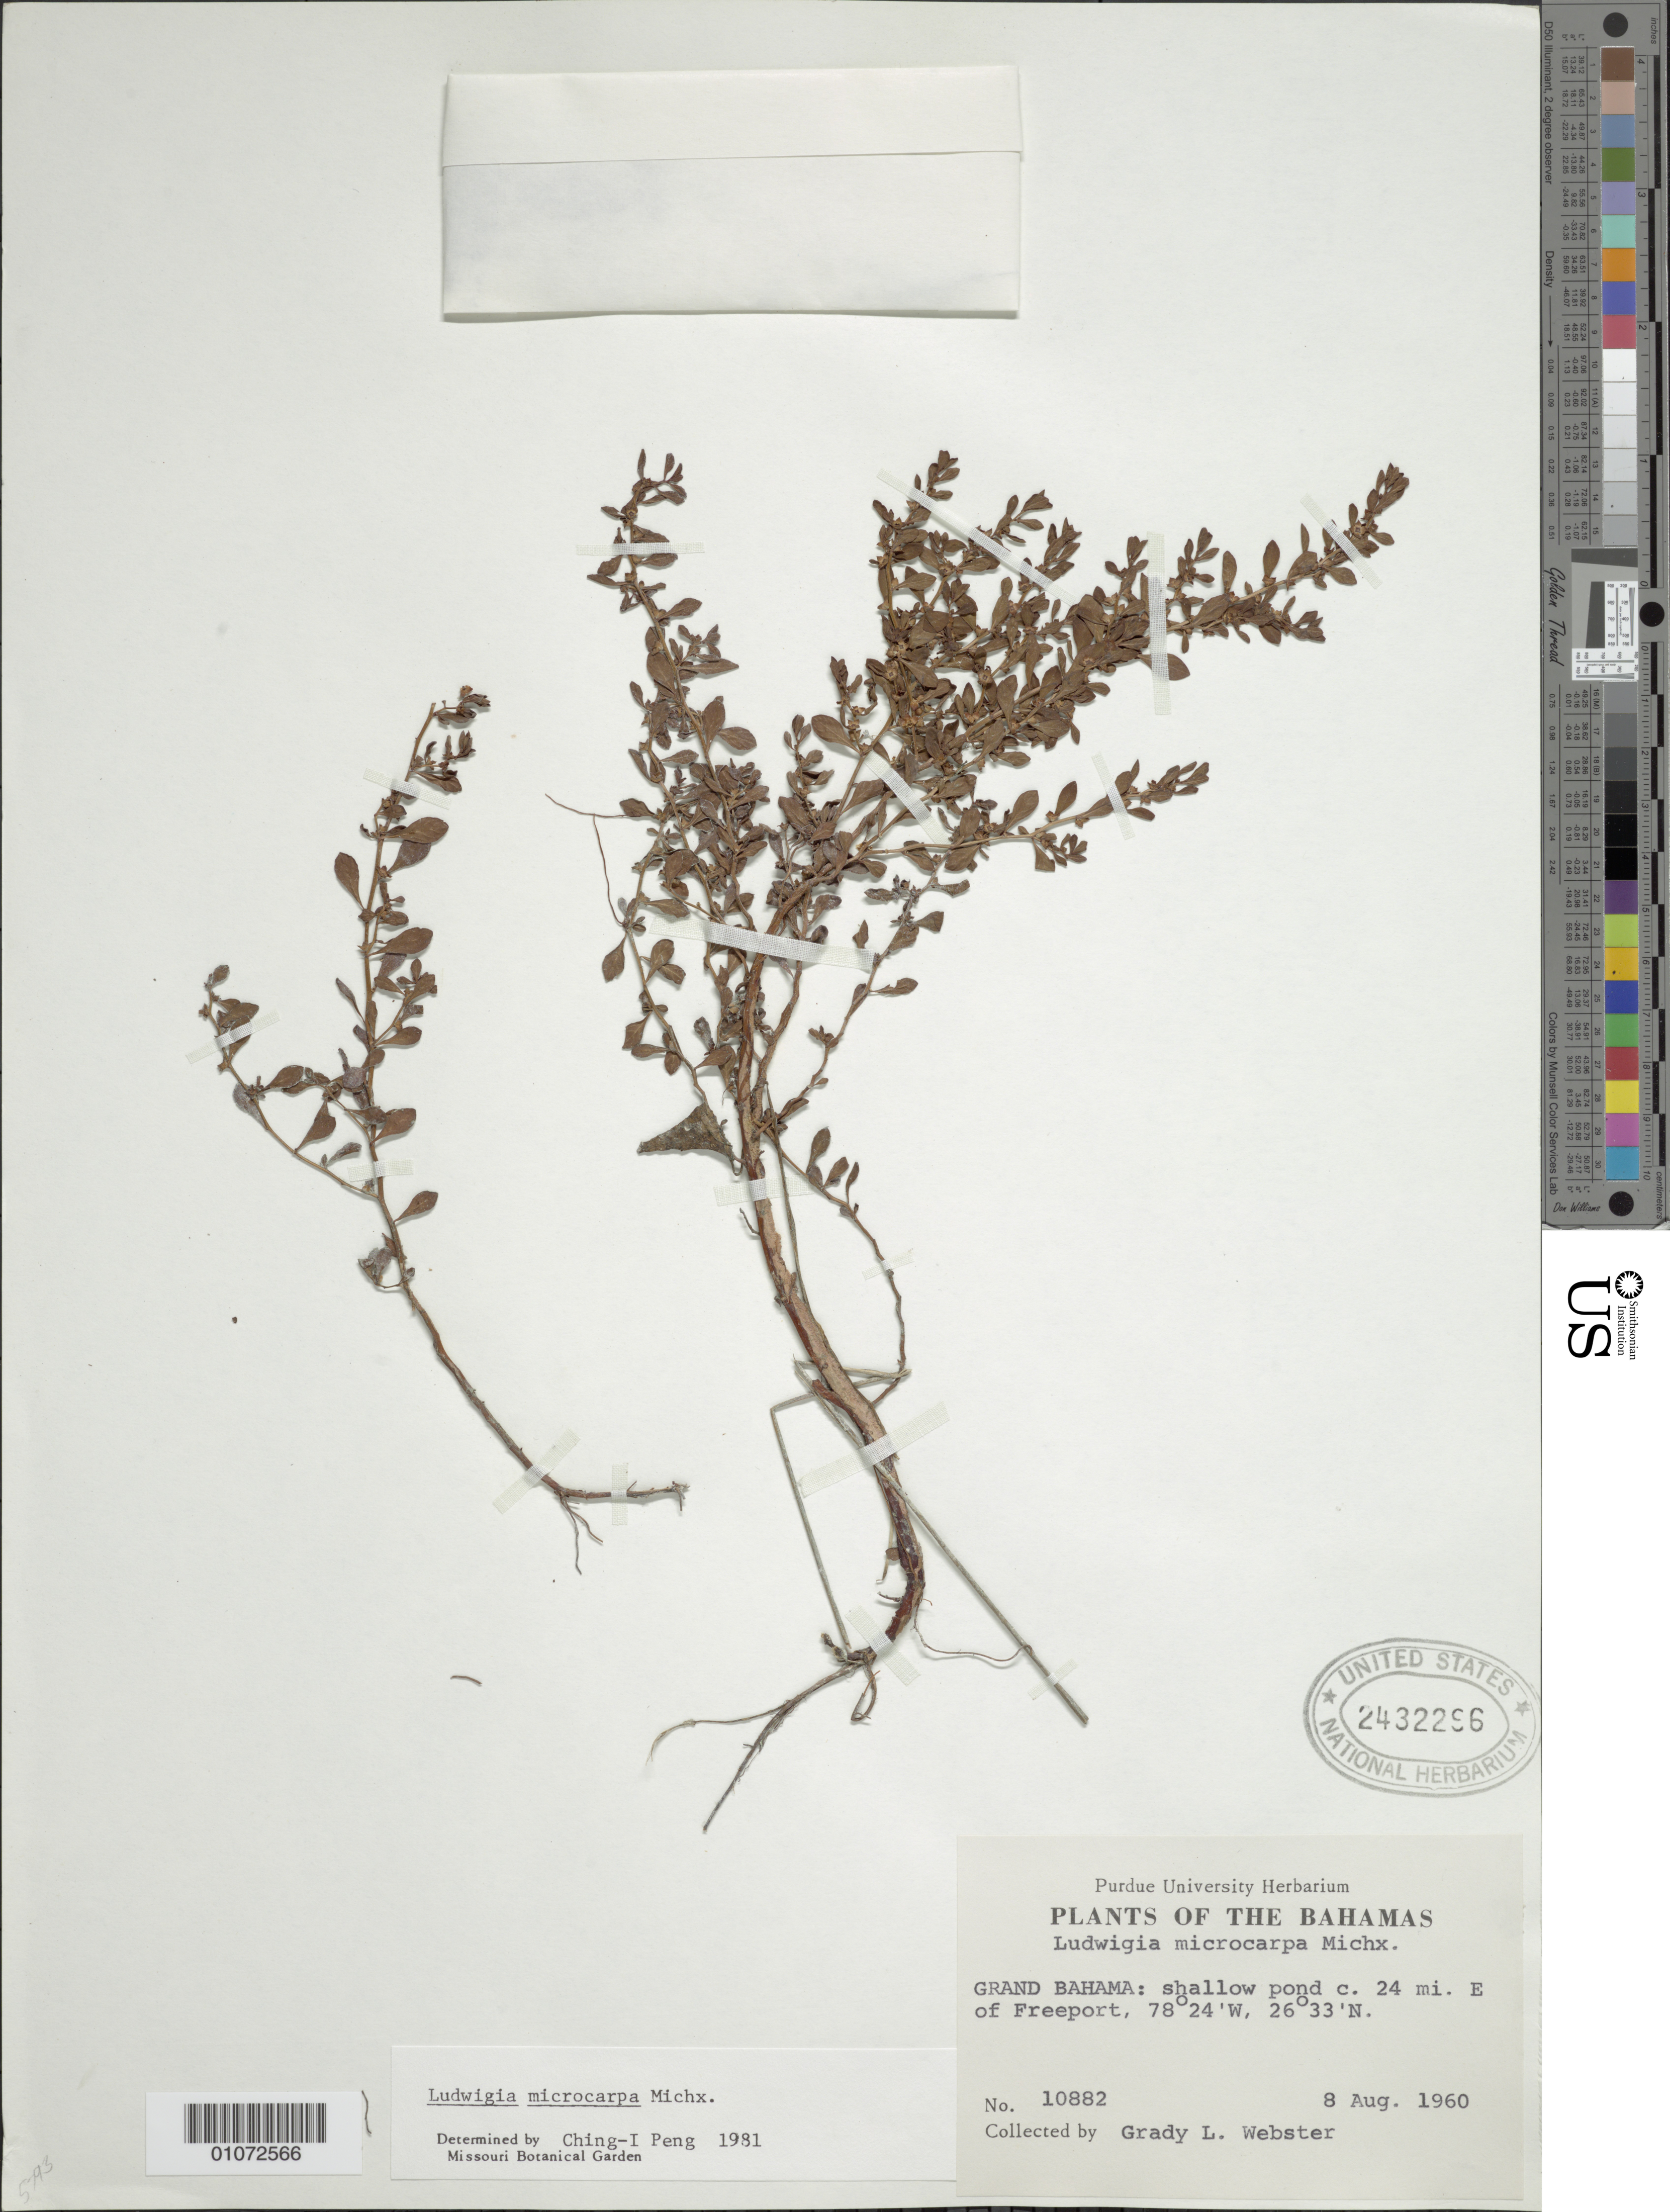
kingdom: Plantae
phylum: Tracheophyta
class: Magnoliopsida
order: Myrtales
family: Onagraceae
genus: Ludwigia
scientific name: Ludwigia microcarpa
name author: Michx.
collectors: G. L. Webster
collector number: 10882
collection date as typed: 08 Aug 1960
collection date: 1960-08-08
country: Bahamas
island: Grand Bahama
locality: Shallow pond c. 24 miles east of Freeport.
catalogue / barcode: US 2432286